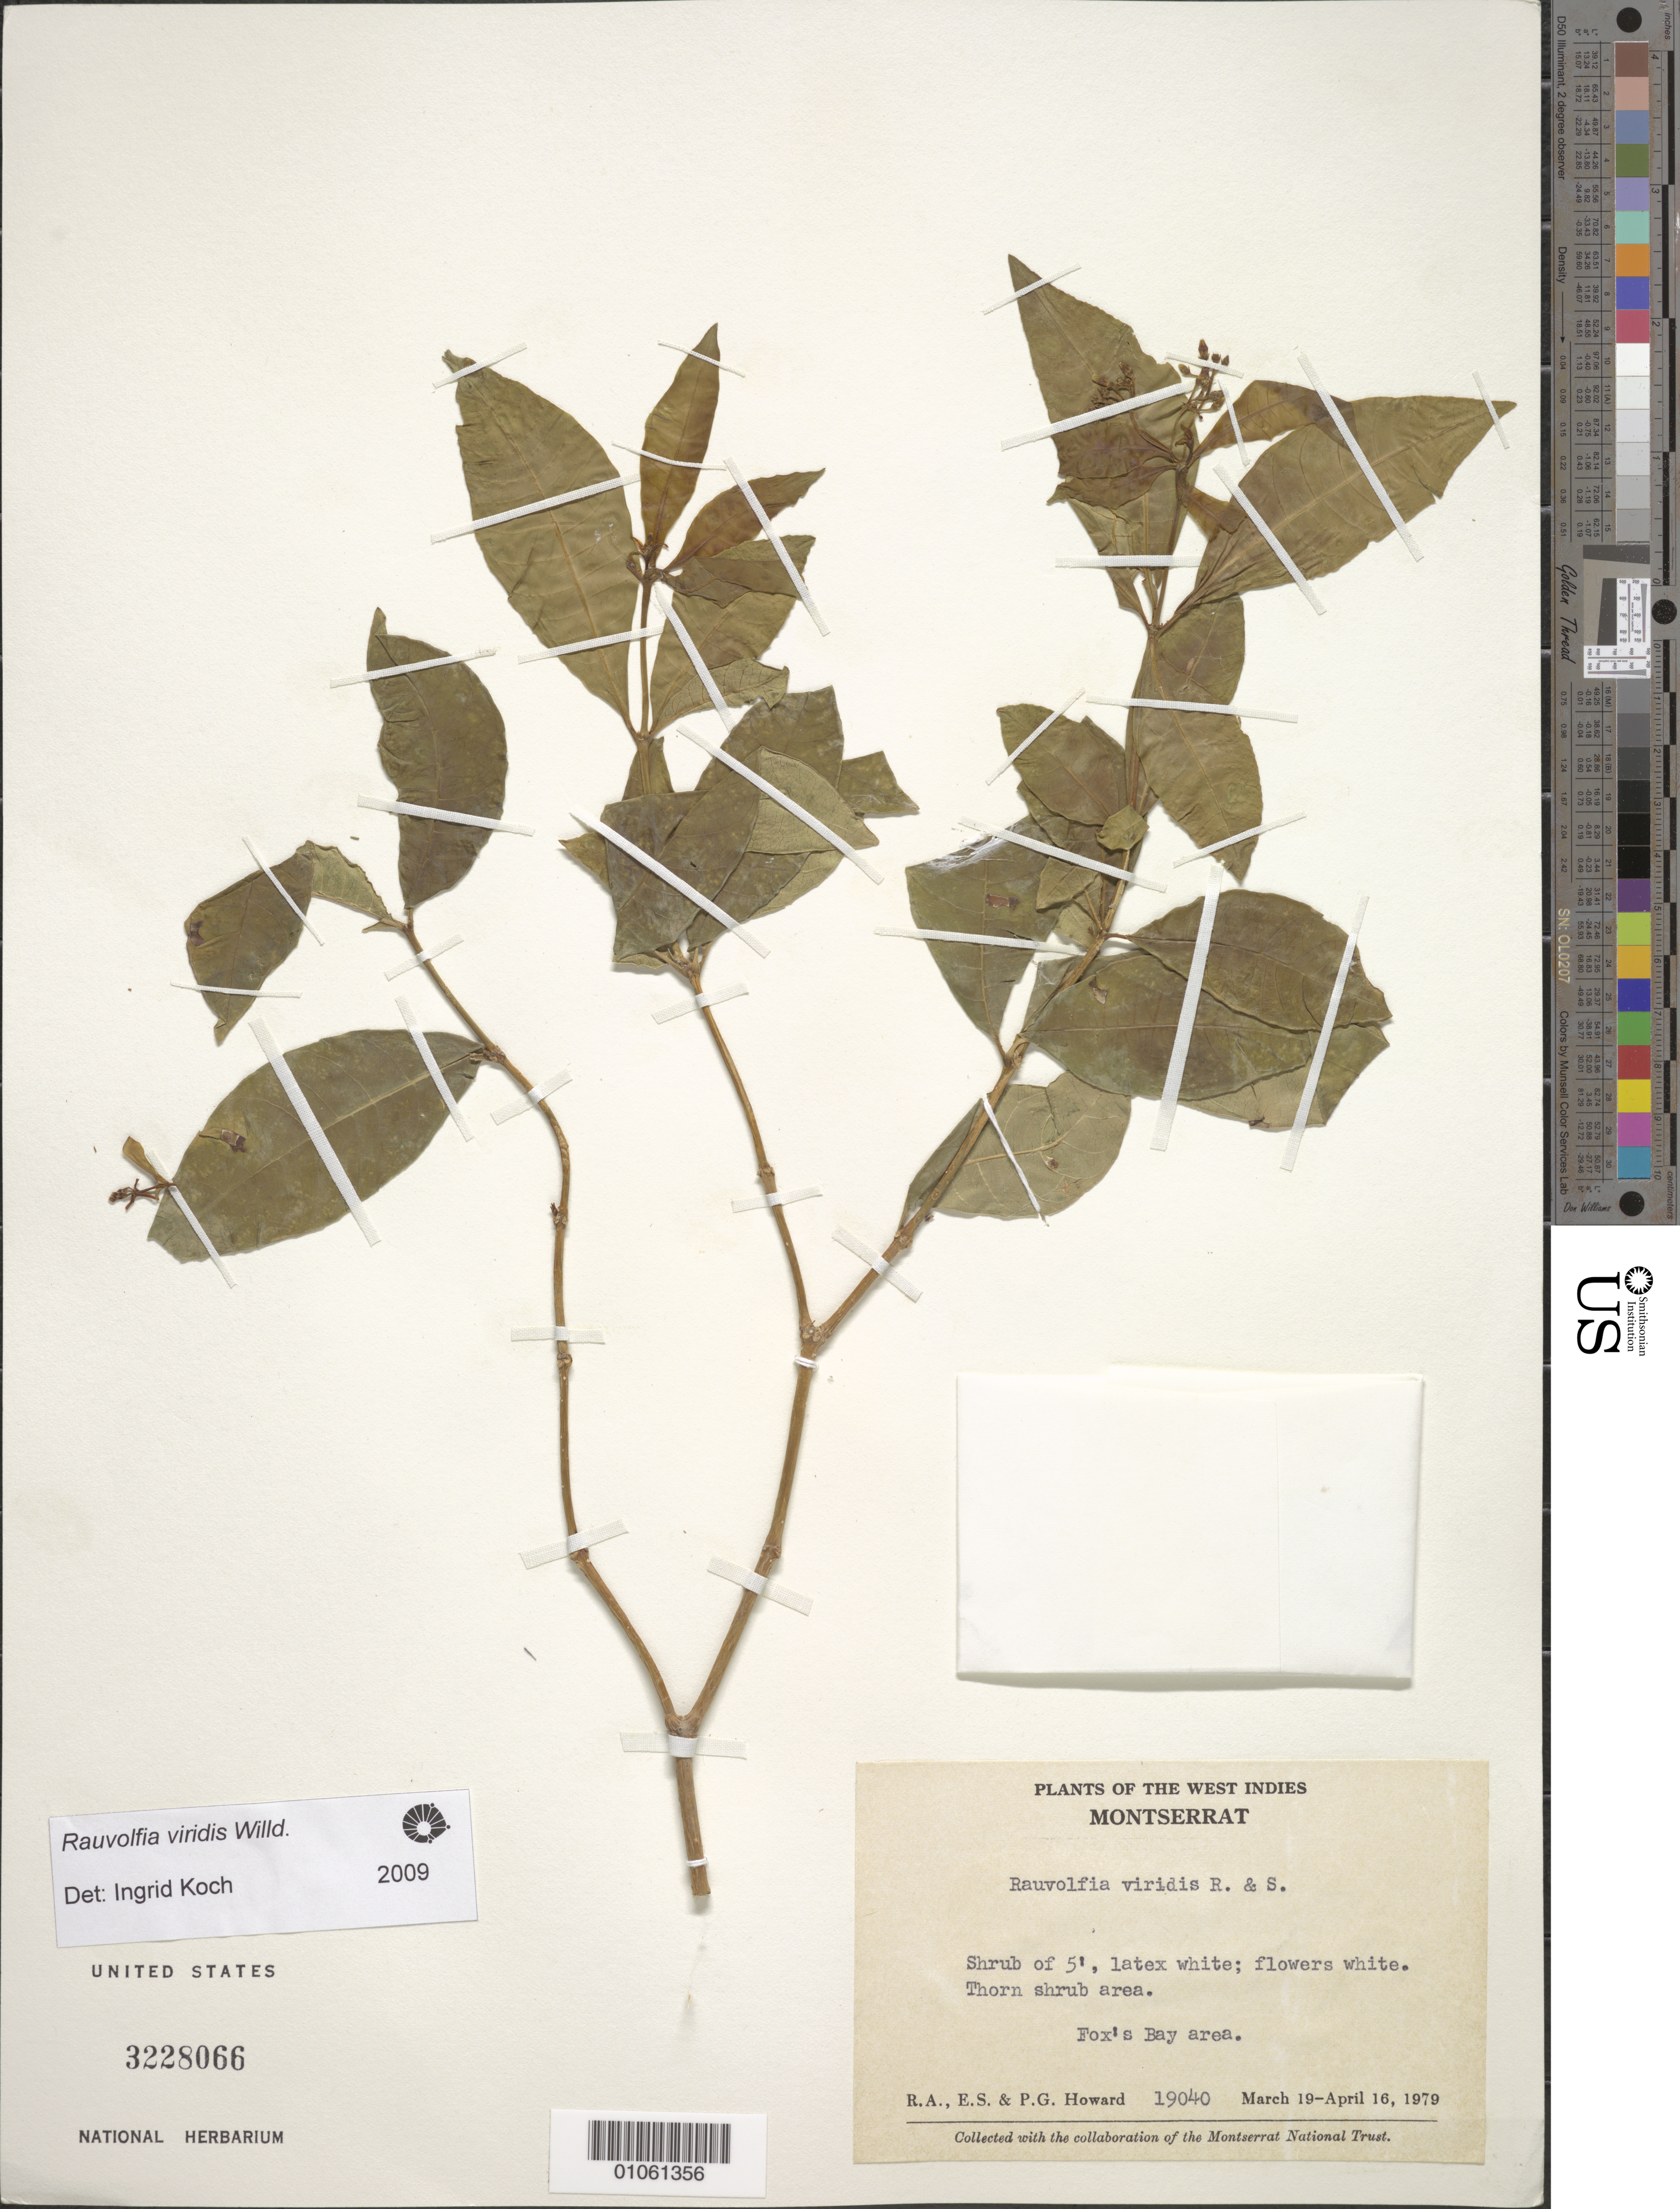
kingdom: Plantae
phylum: Tracheophyta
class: Magnoliopsida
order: Gentianales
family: Apocynaceae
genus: Rauvolfia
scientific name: Rauvolfia viridis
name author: Willd. ex Roem. & Schult.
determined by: Koch, I.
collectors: R. A. Howard, E. S. Howard & P. Howard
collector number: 19040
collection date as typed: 19 Mar 1979 to 16 Apr 1979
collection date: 1979-03-19/1979-04-16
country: Montserrat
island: Montserrat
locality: Fox's Bay area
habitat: Thorn shrub area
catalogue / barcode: US 3228066